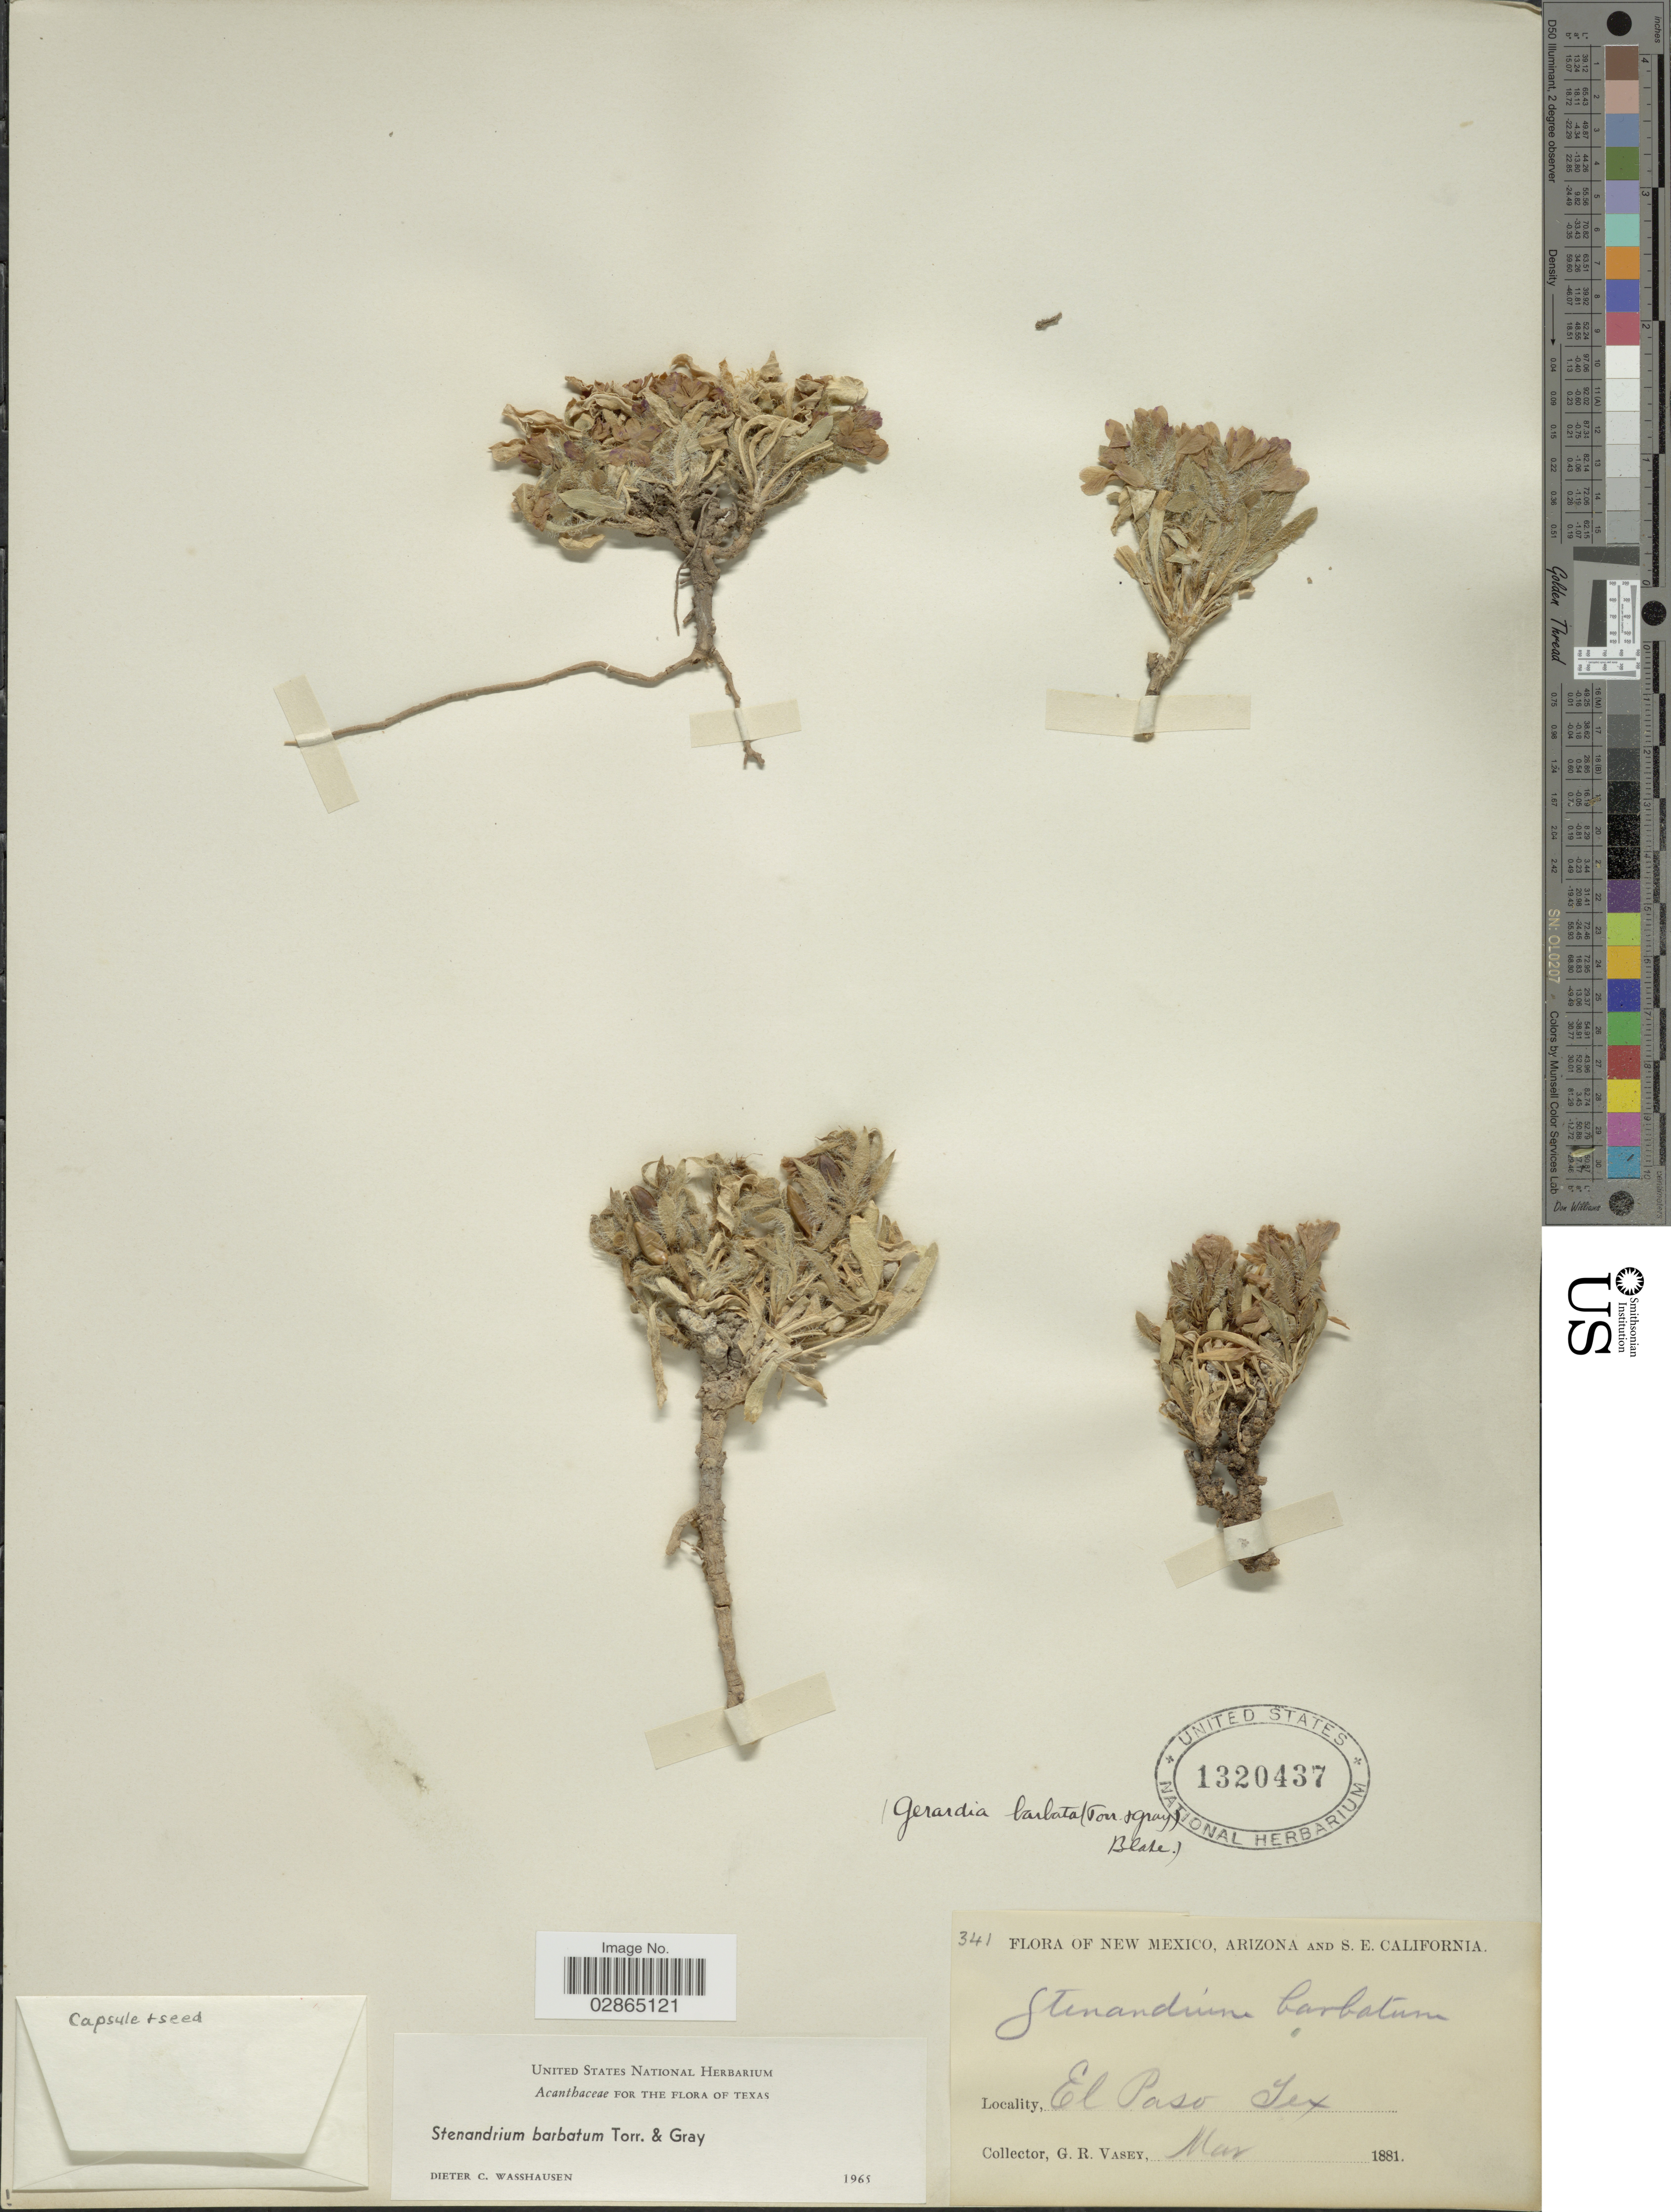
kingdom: Plantae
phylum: Tracheophyta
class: Magnoliopsida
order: Lamiales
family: Acanthaceae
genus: Stenandrium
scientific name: Stenandrium barbatum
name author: Torr. & A. Gray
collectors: G. R. Vasey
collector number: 341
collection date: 1881-05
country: United States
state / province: Texas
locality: El Paso.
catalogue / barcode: US 1320437